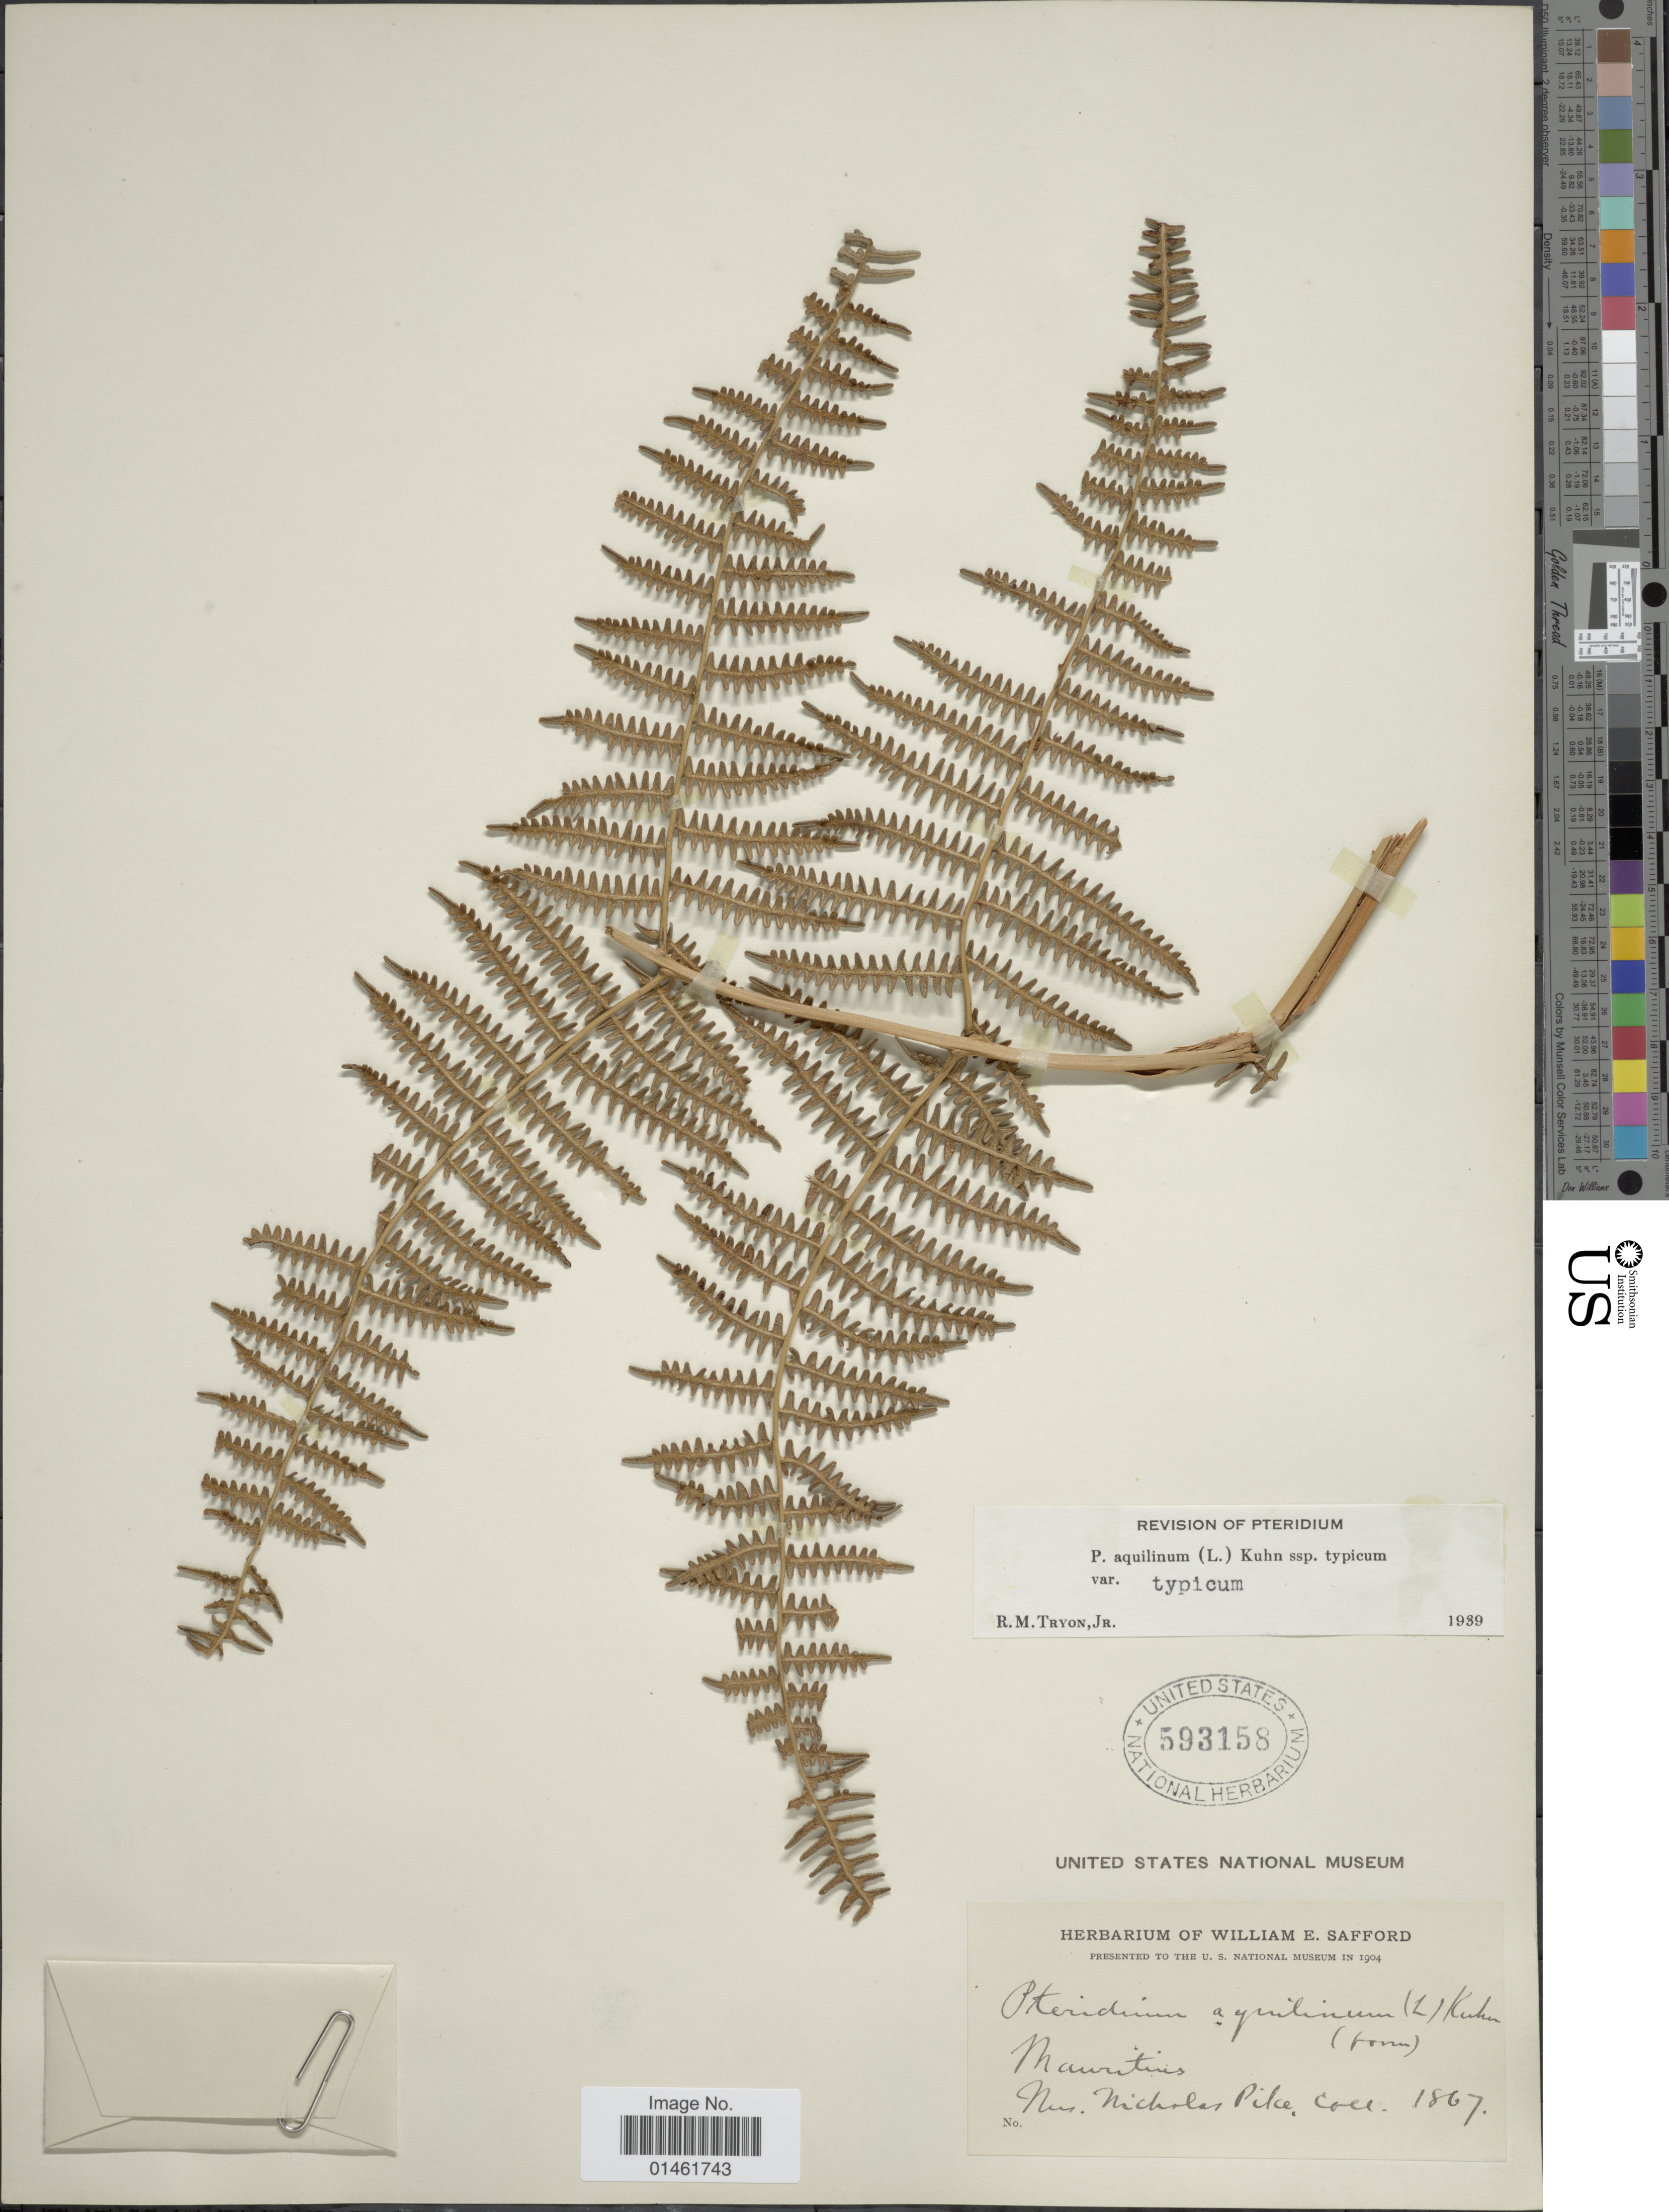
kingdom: Plantae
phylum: Tracheophyta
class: Polypodiopsida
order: Polypodiales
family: Dennstaedtiaceae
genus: Pteridium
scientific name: Pteridium aquilinum var. typicum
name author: R.M. Tryon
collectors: N. Pike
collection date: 1867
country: Mauritius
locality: Mauritius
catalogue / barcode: US 593158